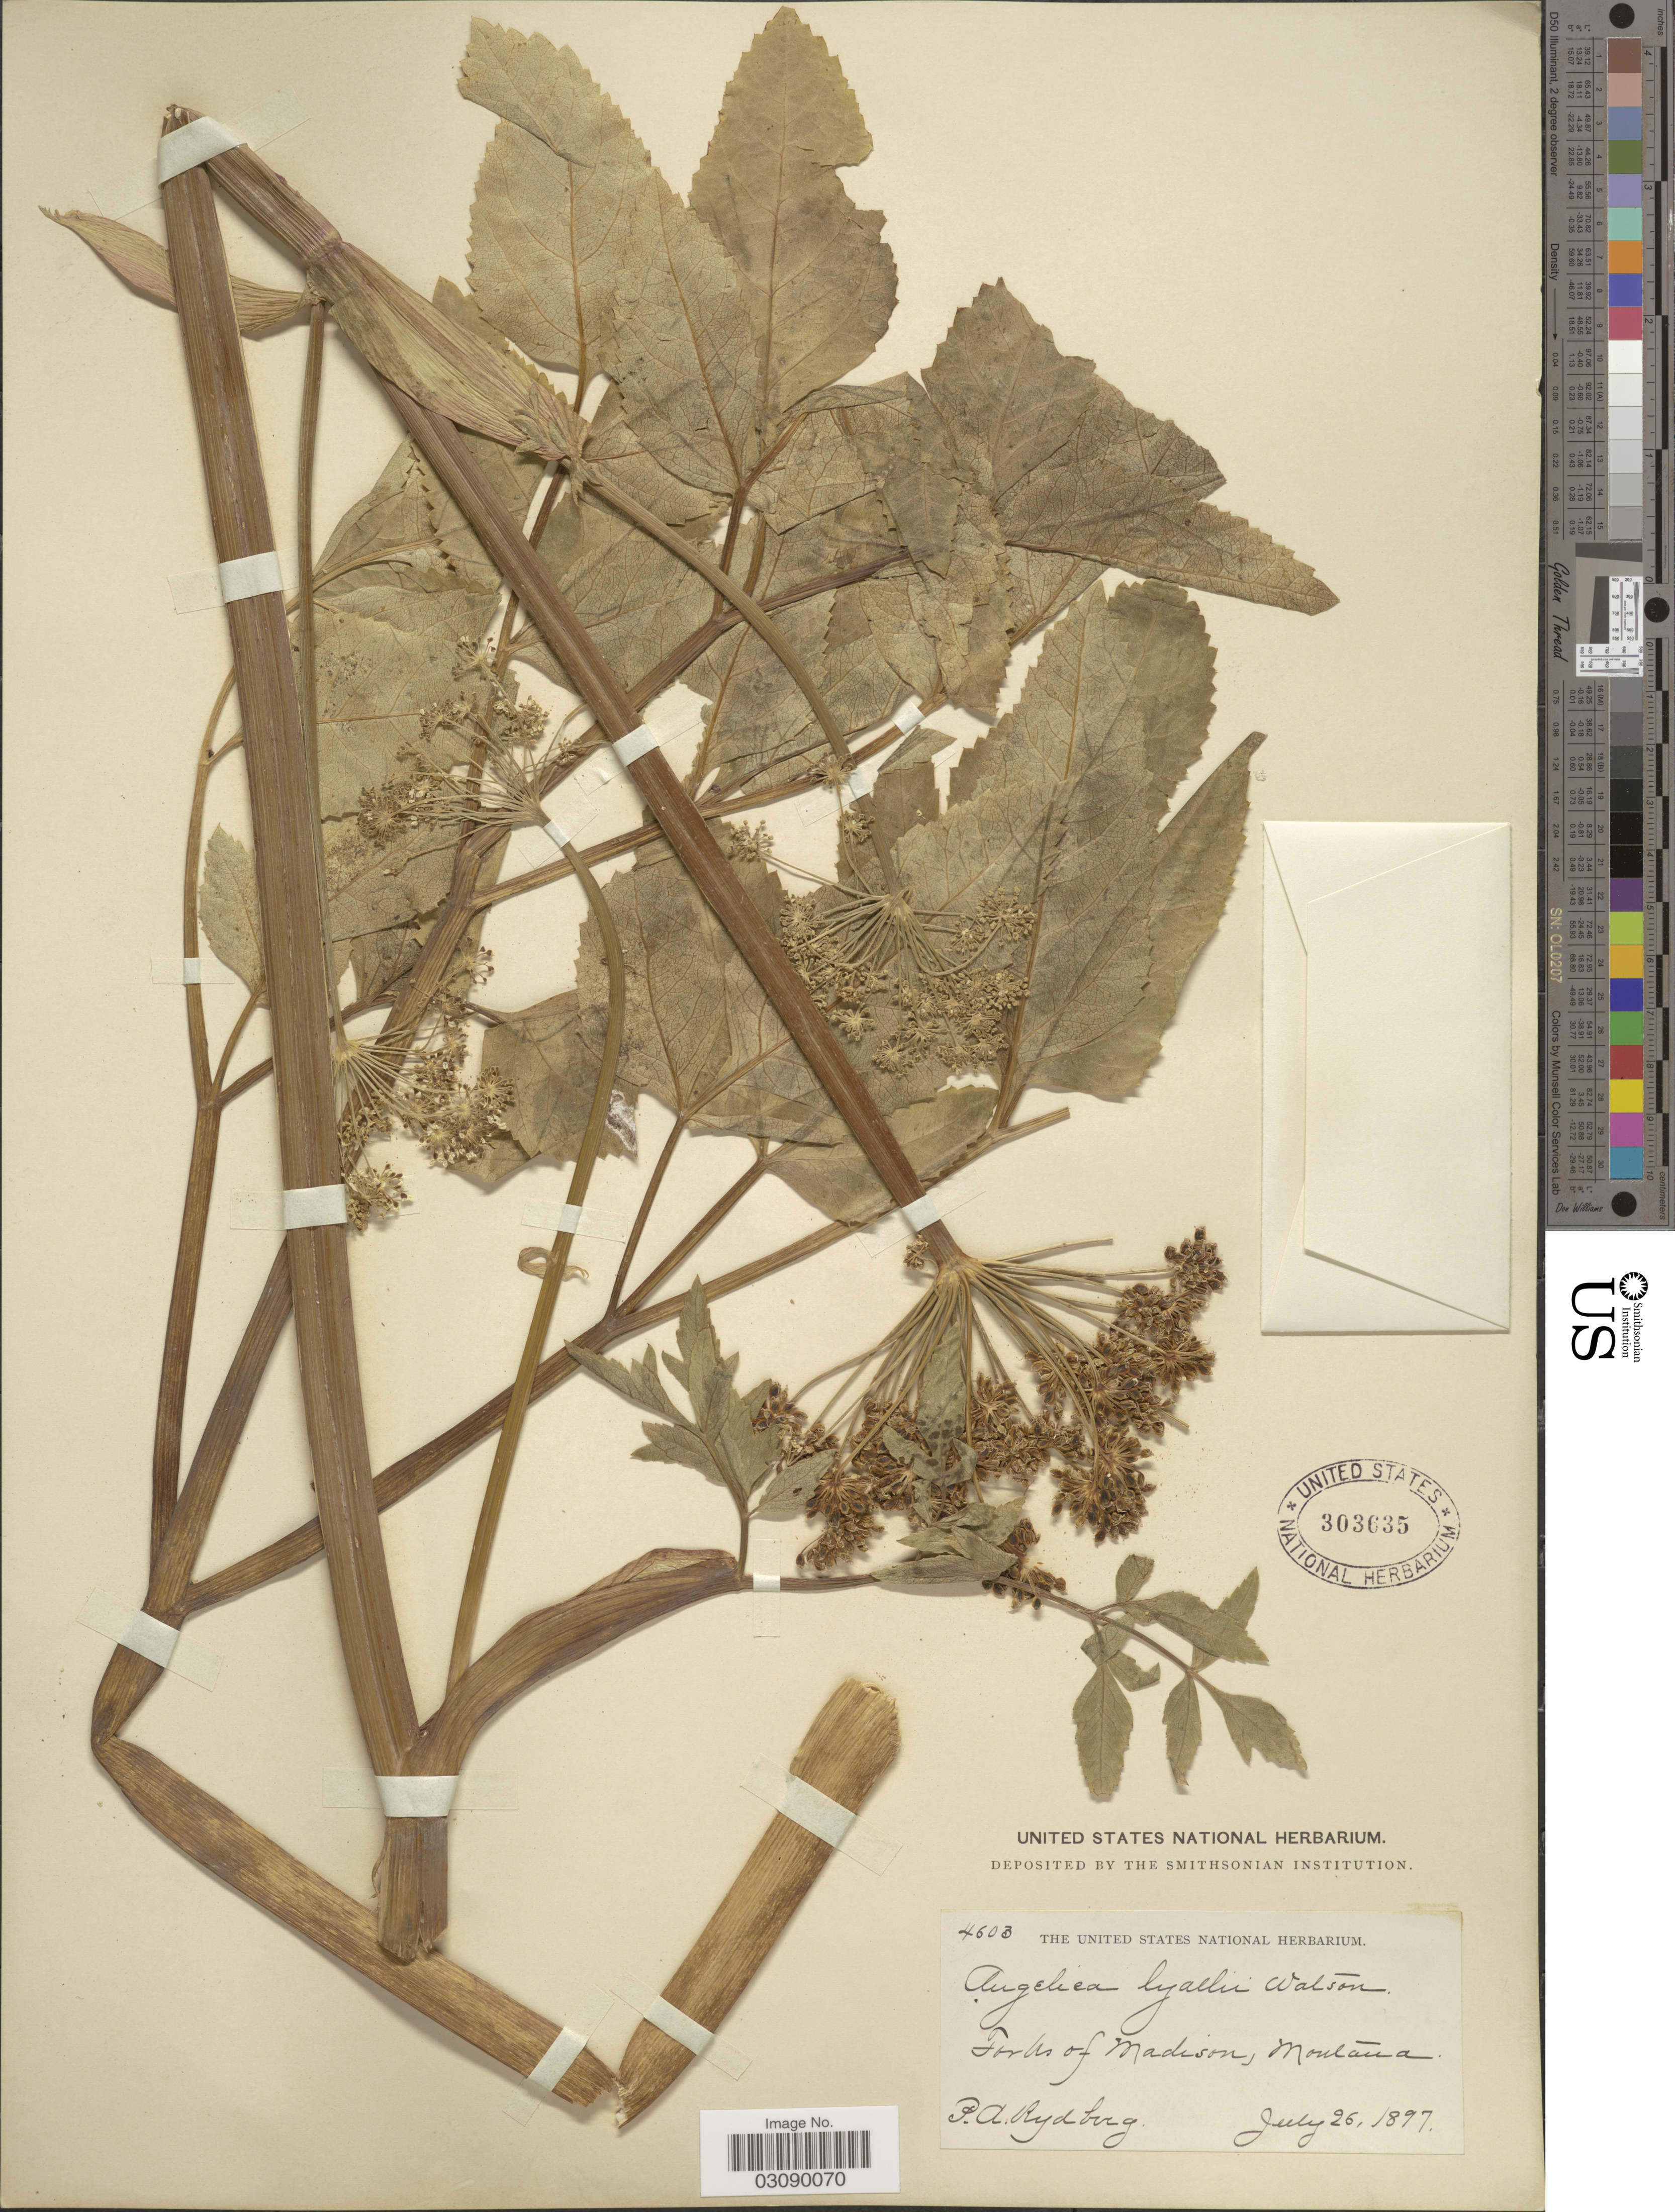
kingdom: Plantae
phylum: Tracheophyta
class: Magnoliopsida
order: Apiales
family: Apiaceae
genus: Angelica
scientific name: Angelica arguta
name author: Nutt.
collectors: P. A. Rydberg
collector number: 4603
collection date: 1897-07-26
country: United States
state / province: Montana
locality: Forks of Madison.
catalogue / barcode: US 303635